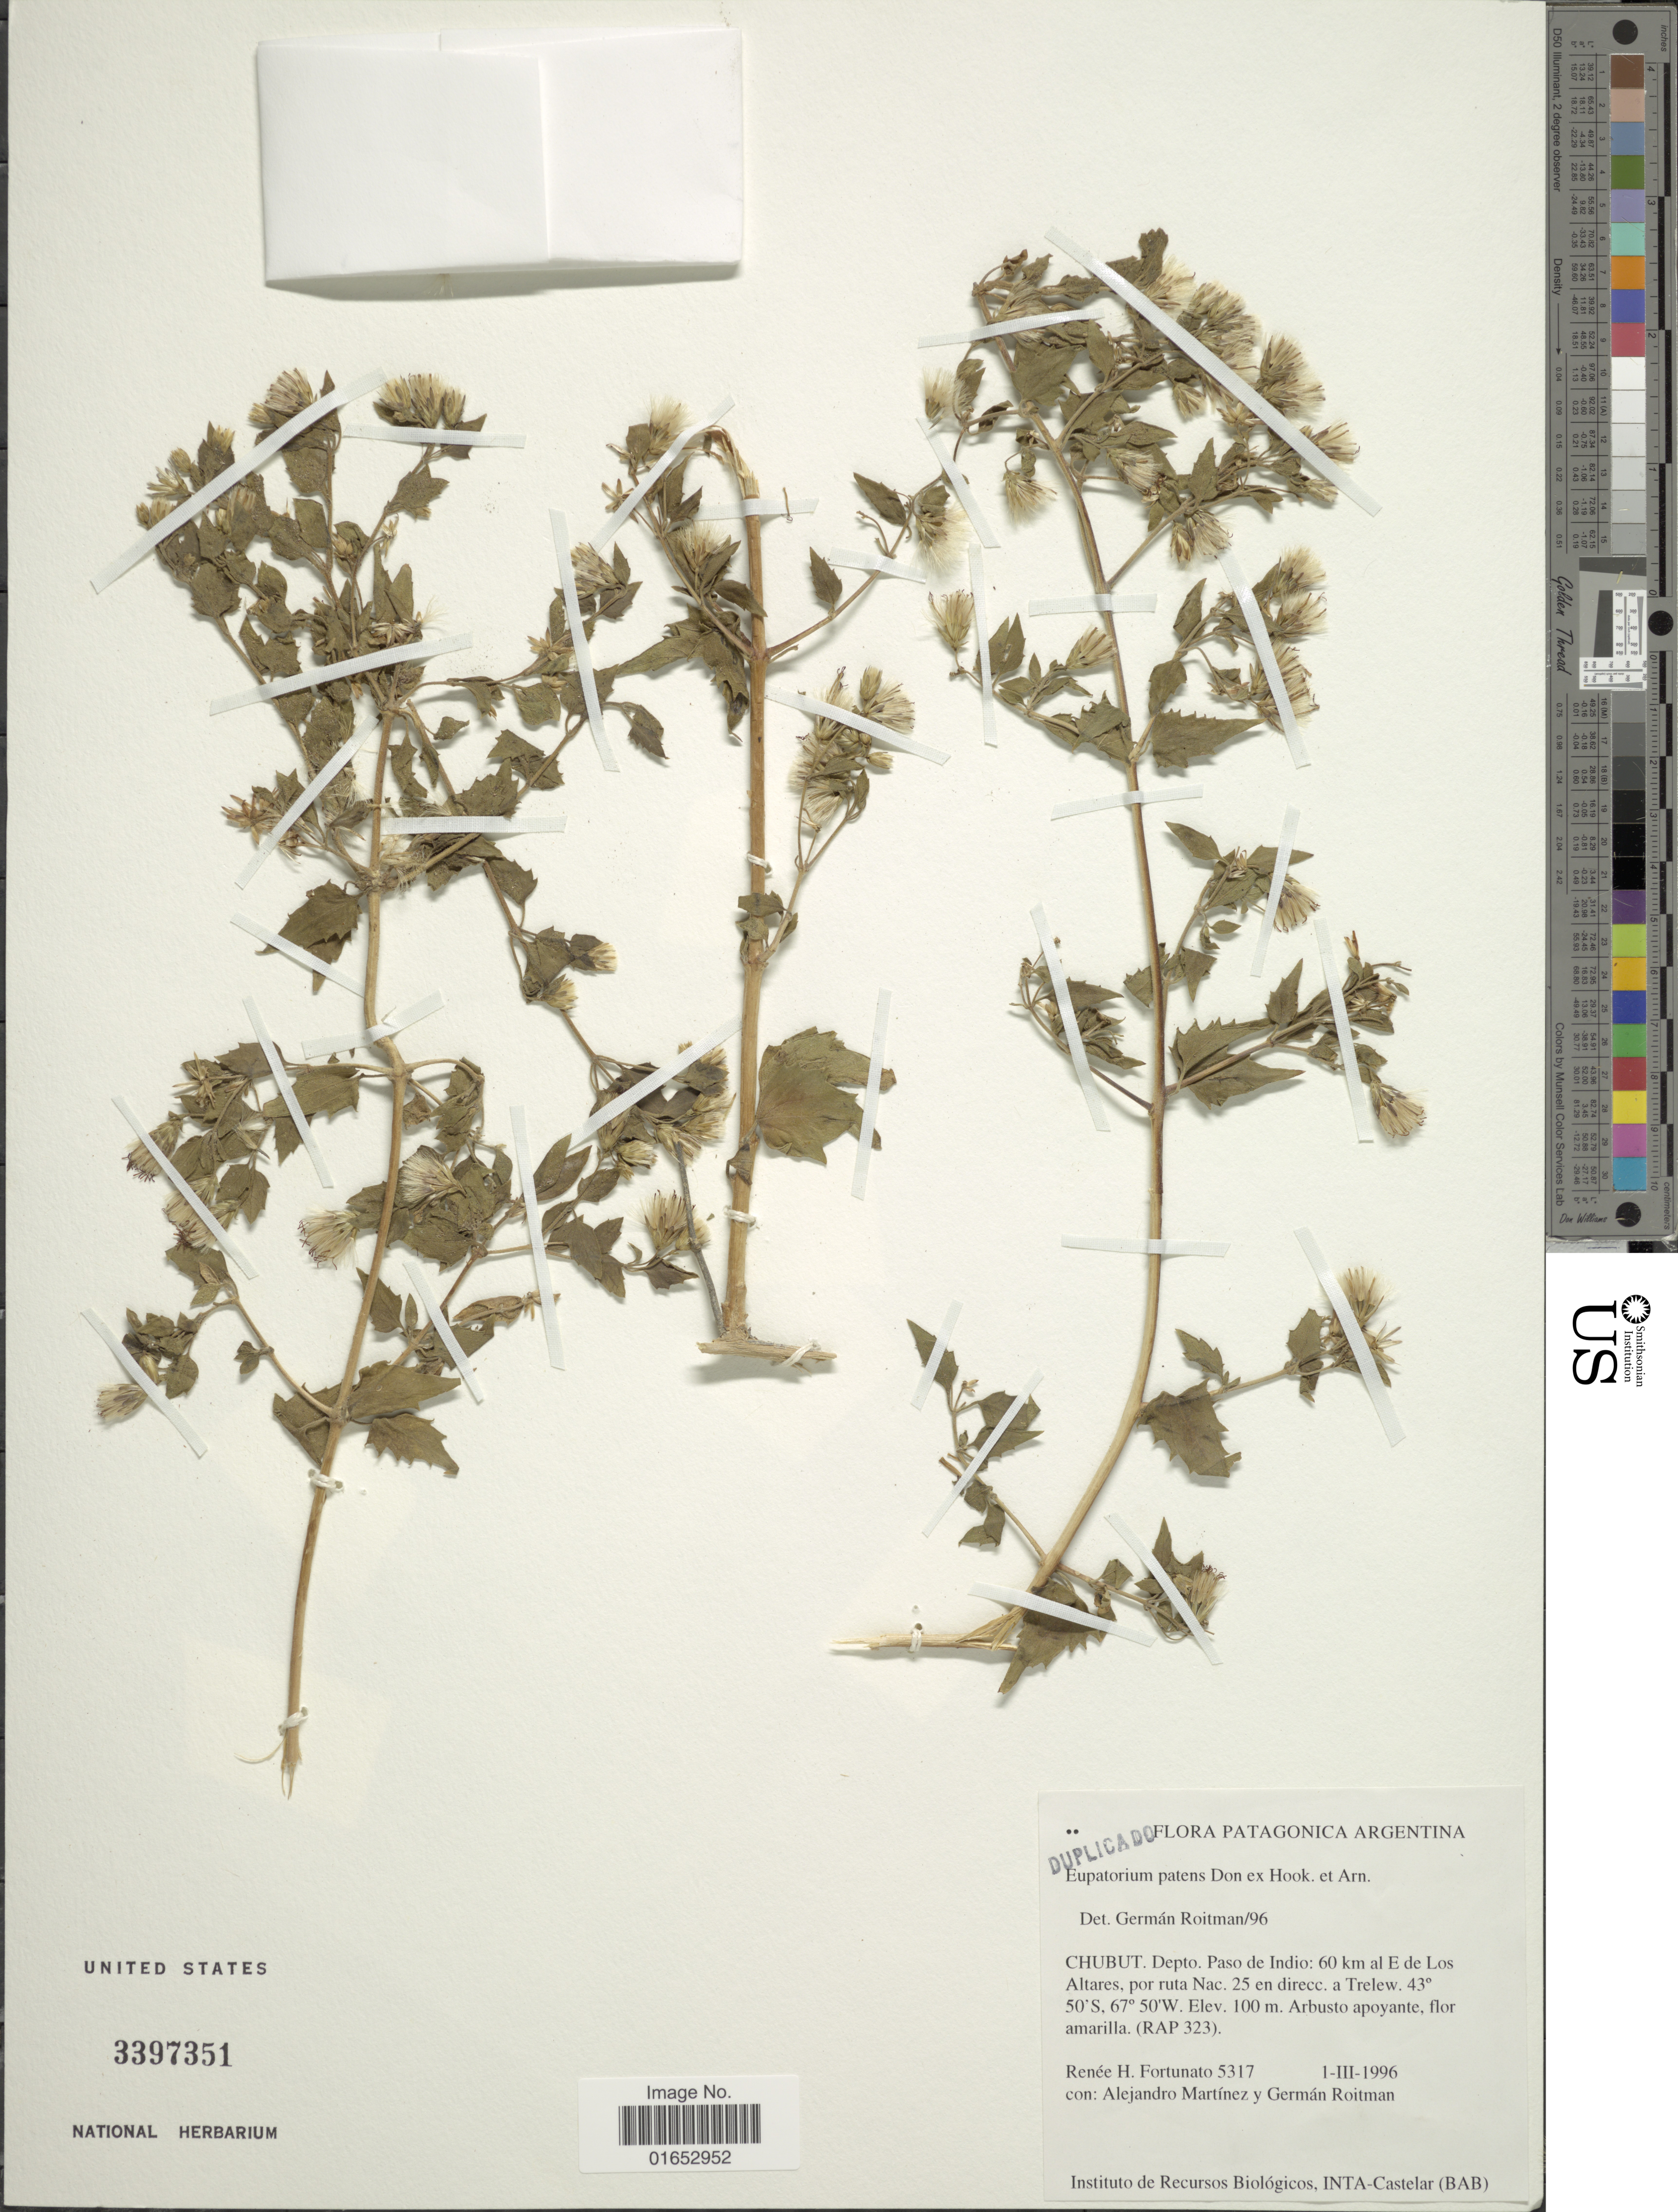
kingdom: Plantae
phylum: Tracheophyta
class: Magnoliopsida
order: Asterales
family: Asteraceae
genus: Austrobrickellia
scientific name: Austrobrickellia patens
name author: (D. Don ex Hook. & Arn.) R.M. King & H. Rob.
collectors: R. H. Fortunato, A. Martinez & G. Roitman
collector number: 5317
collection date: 1996-03-01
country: Argentina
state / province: Chubut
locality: Depto. Paso de Indio: 60 km al E de Los Altares, por ruta Nac. 25 en direcc. a Trelew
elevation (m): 100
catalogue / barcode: US 3397351